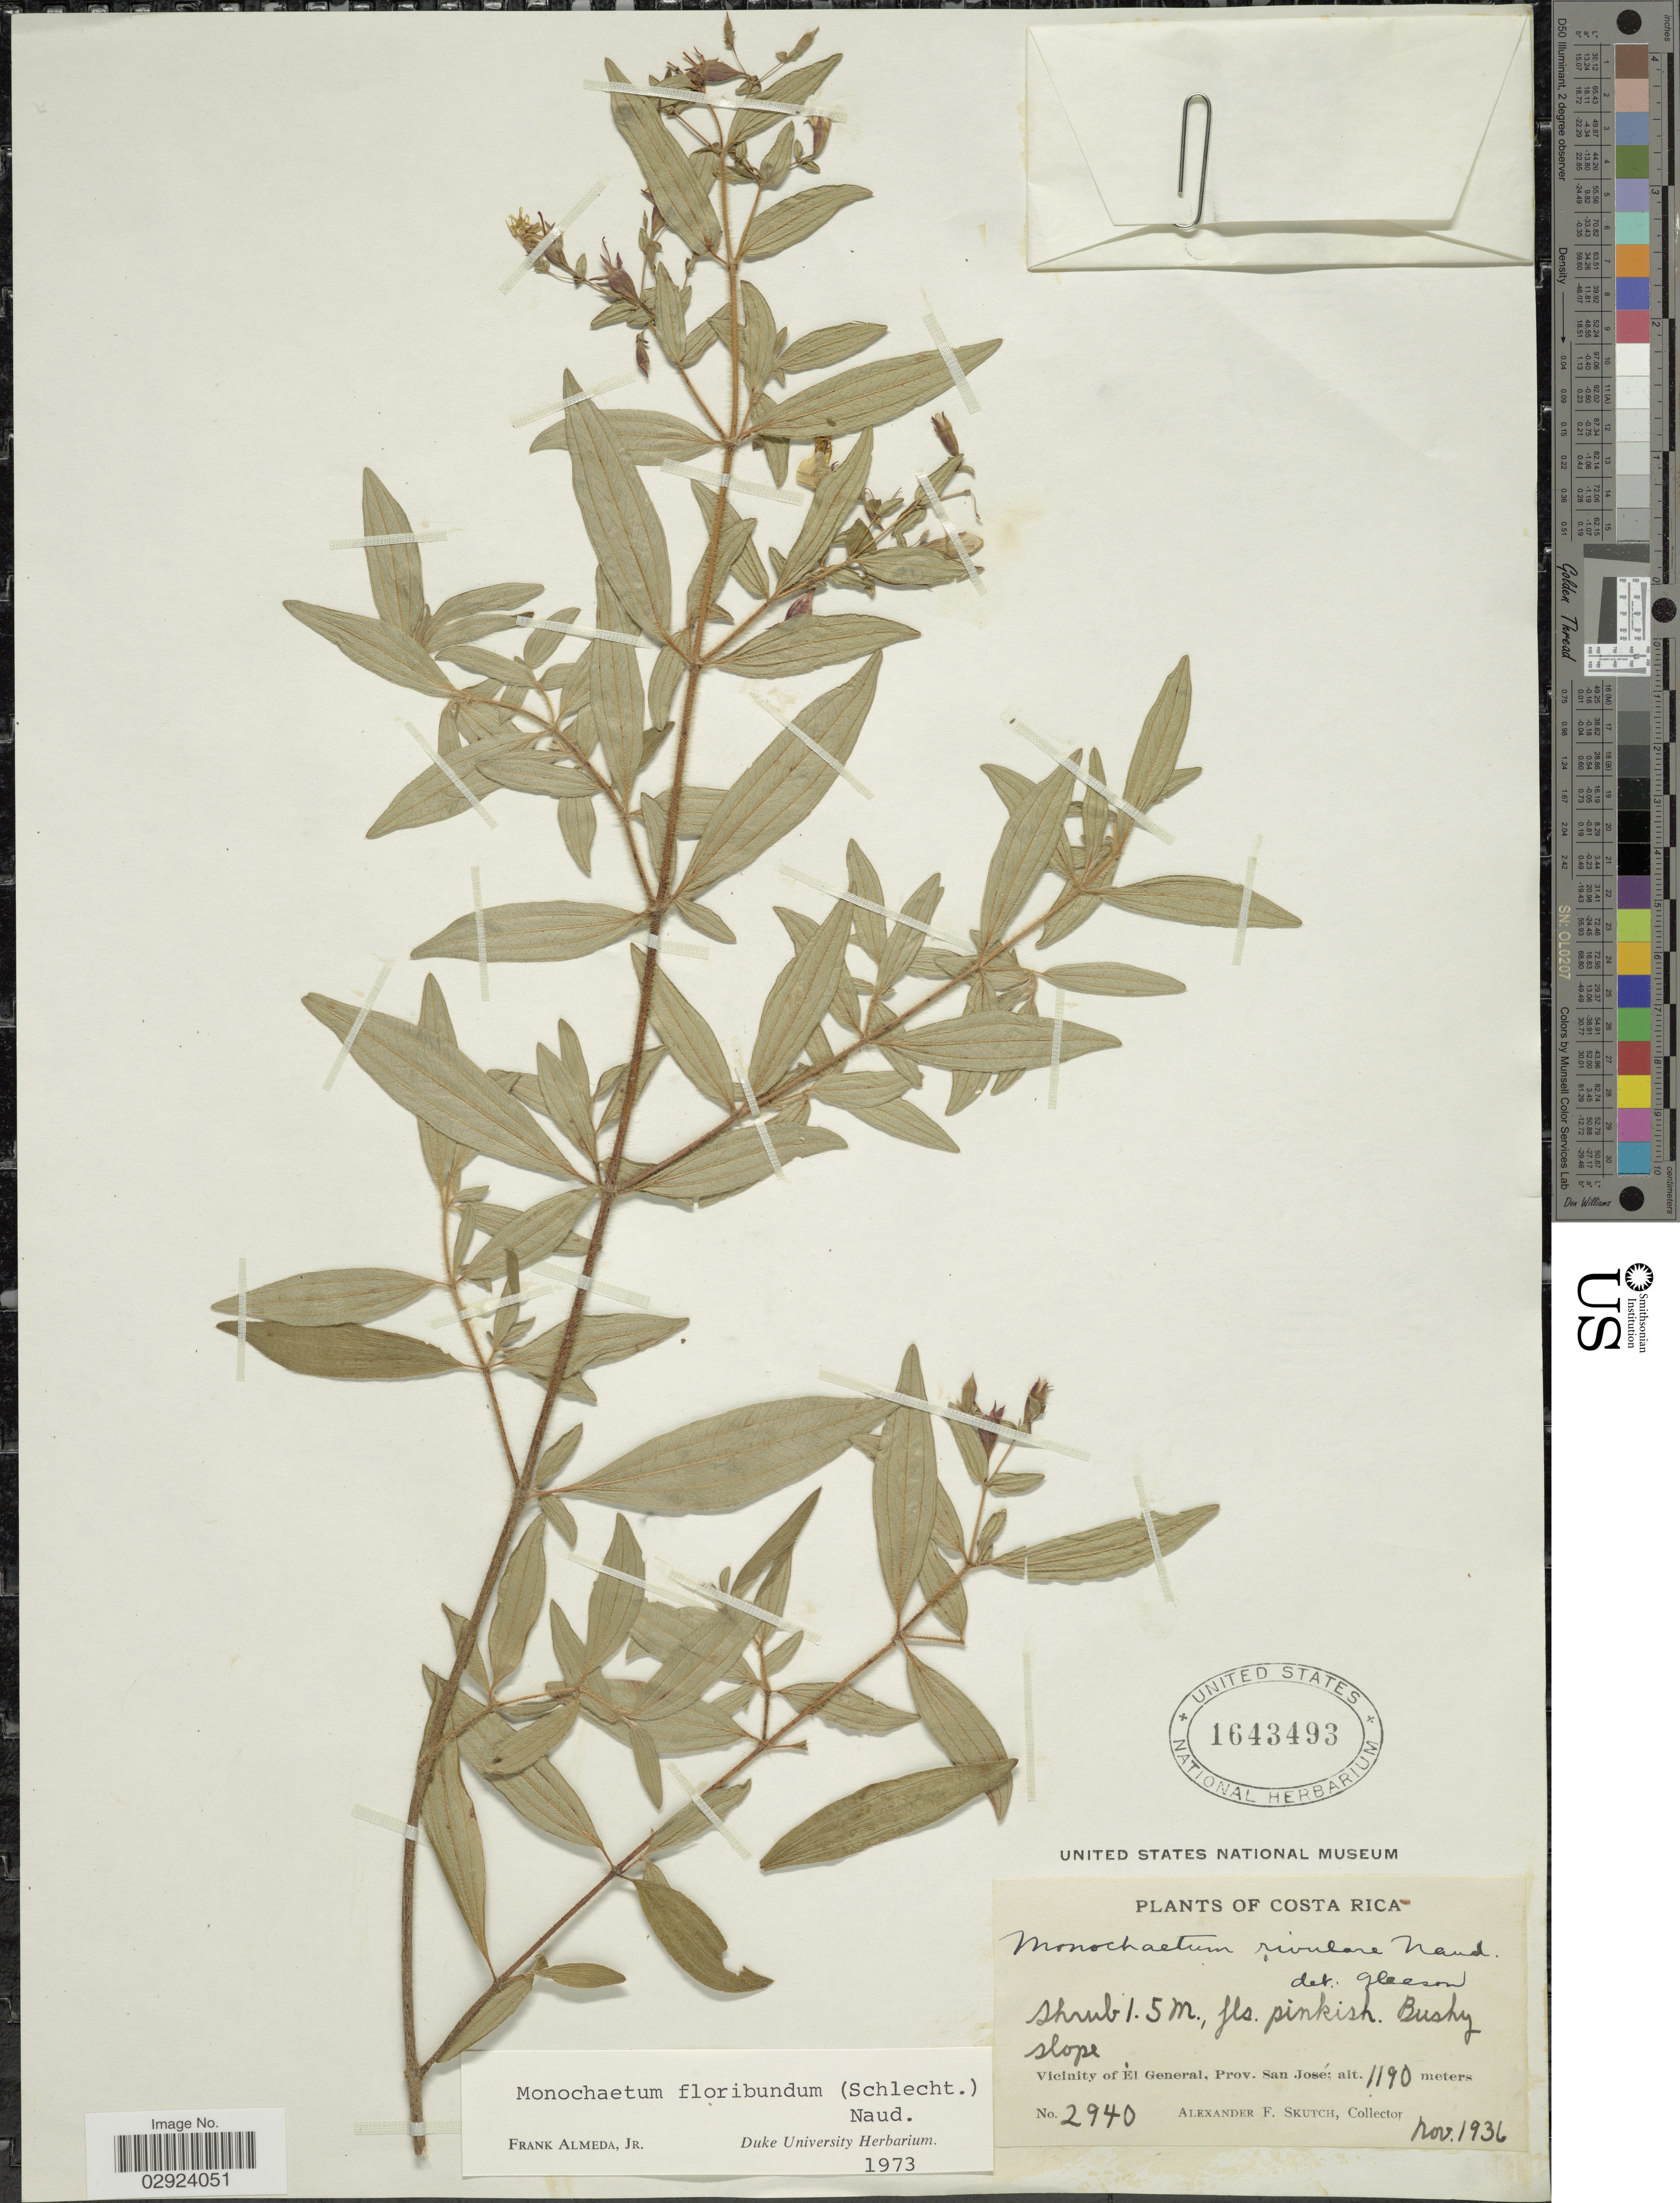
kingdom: Plantae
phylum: Tracheophyta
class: Magnoliopsida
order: Myrtales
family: Melastomataceae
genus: Monochaetum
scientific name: Monochaetum floribundum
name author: (Schltdl.) Naudin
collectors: A. F. Skutch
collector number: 2940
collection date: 1936-11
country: Costa Rica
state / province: San José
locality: Vicinity of El General.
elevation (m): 1190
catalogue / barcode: US 1643493